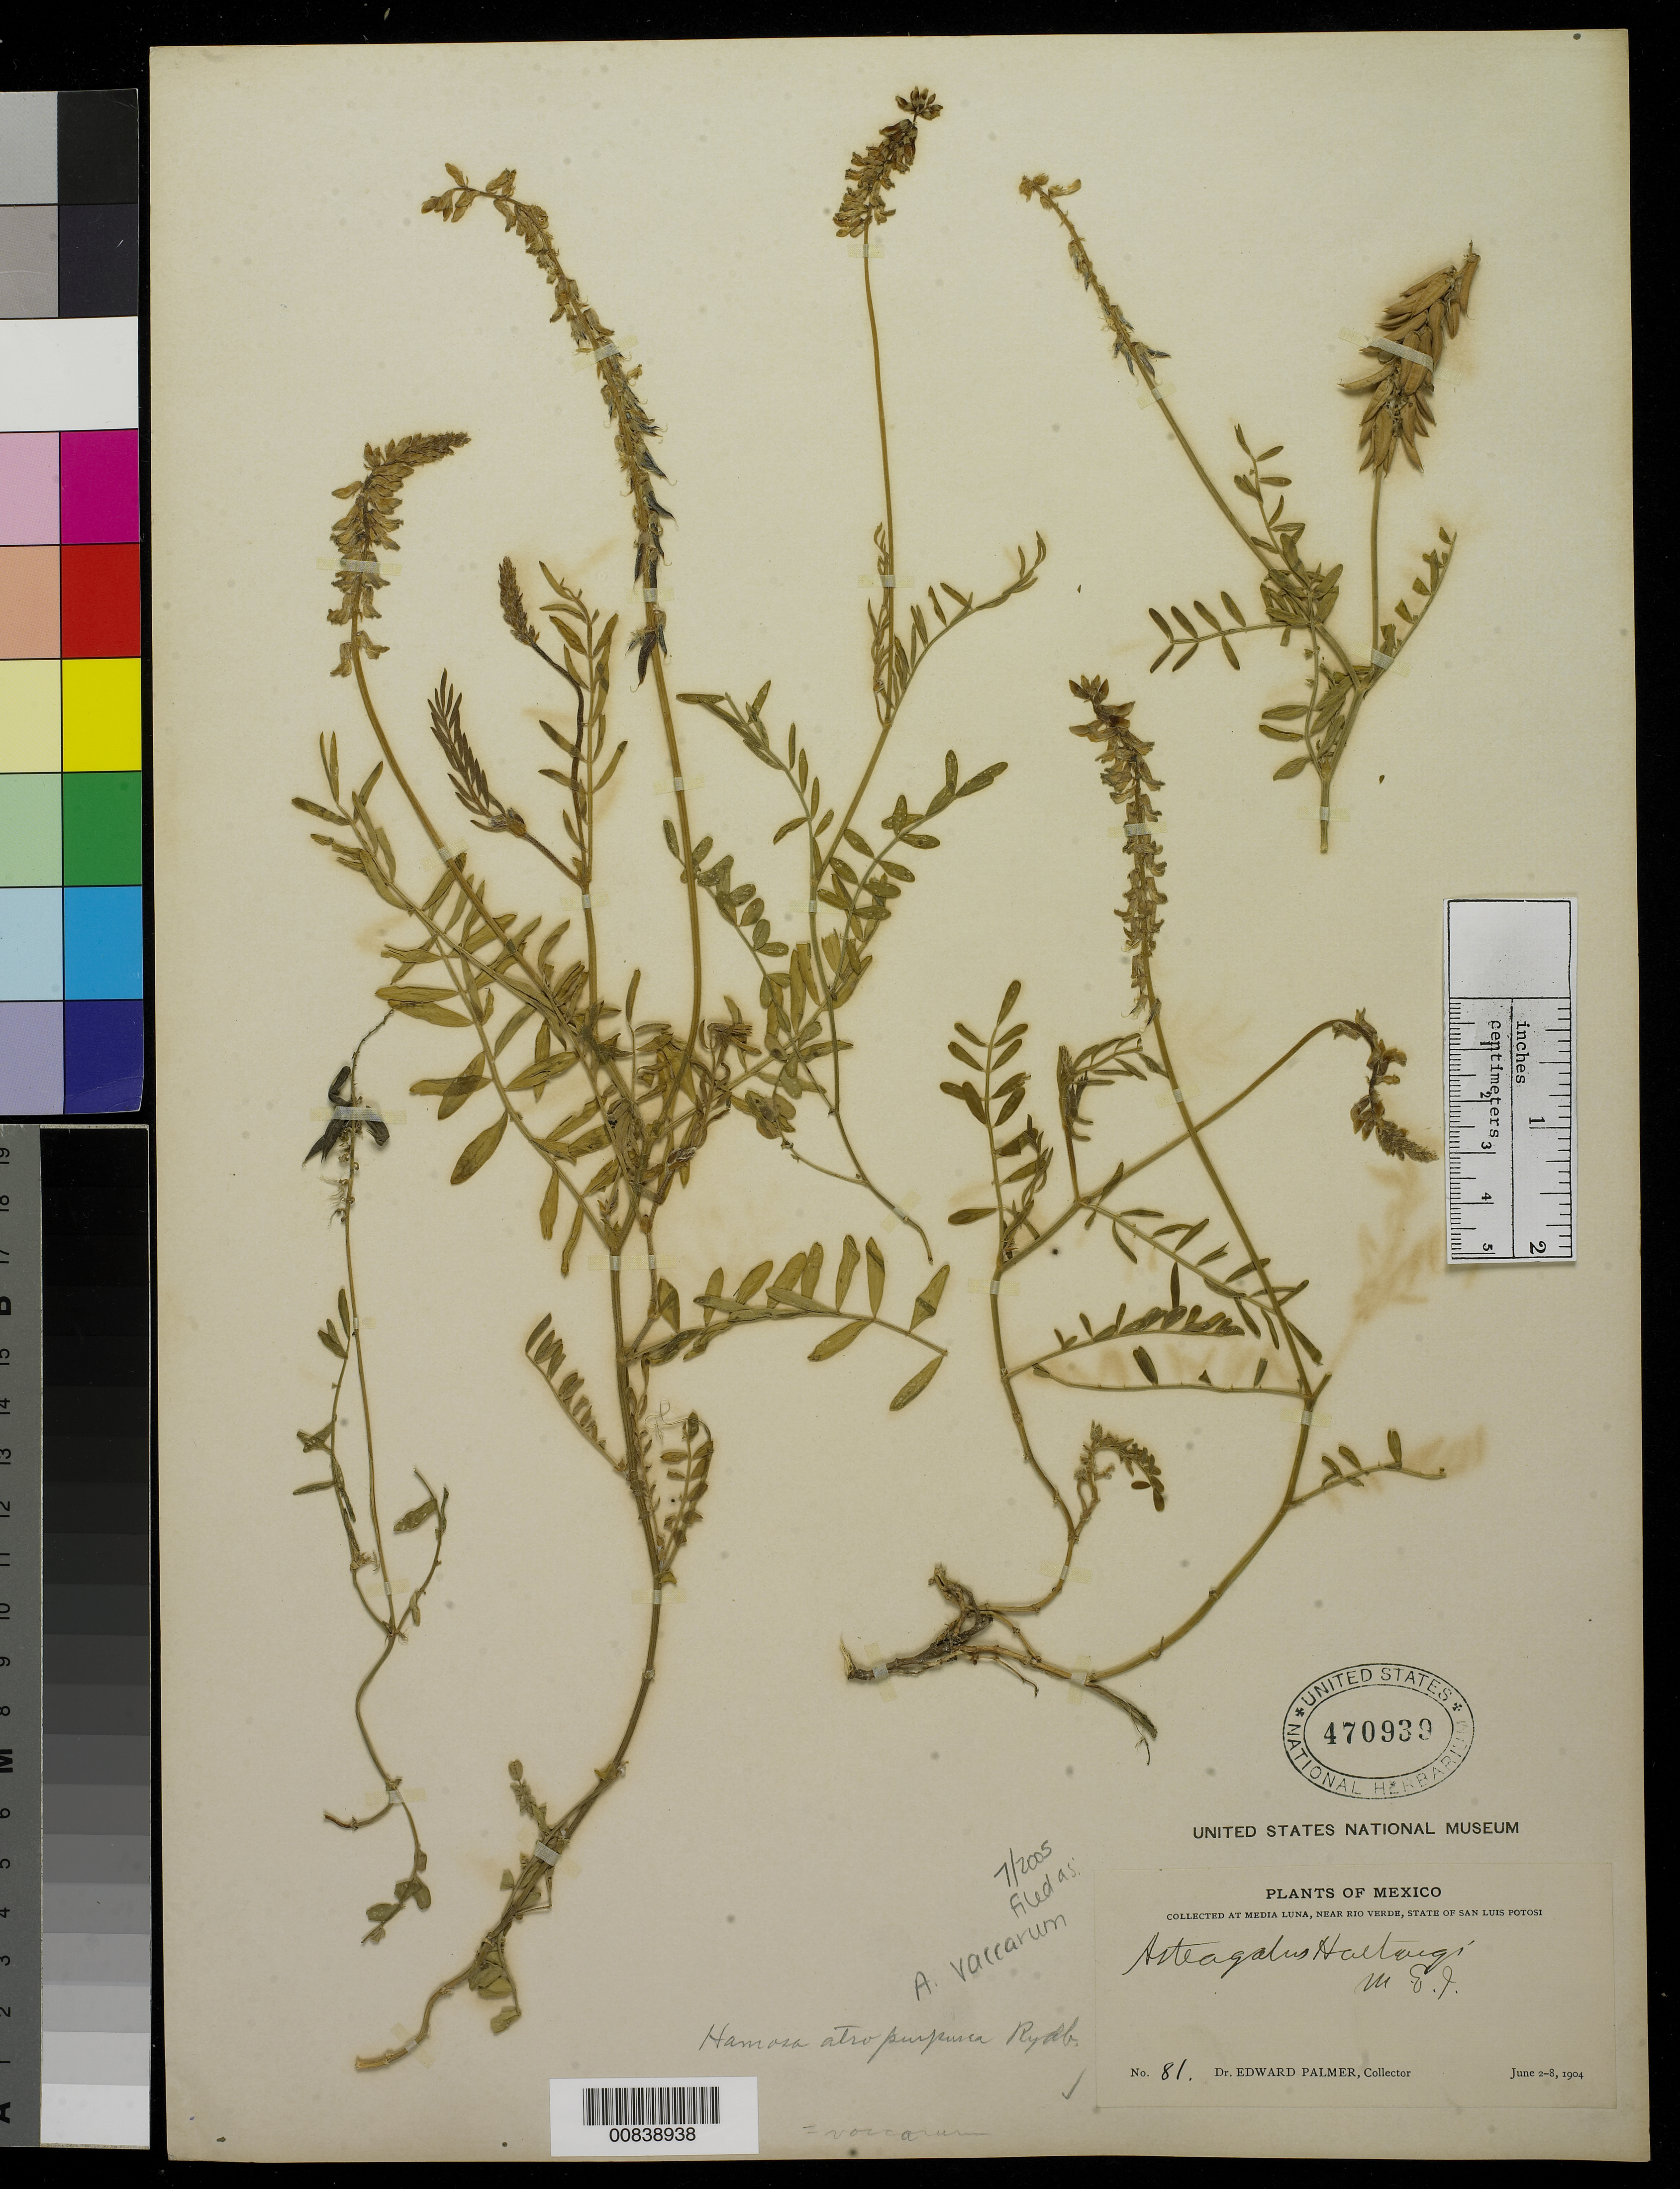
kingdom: Plantae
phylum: Tracheophyta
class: Magnoliopsida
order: Fabales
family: Fabaceae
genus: Astragalus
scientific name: Astragalus vaccarum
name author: A. Gray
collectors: E. Palmer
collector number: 81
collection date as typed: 02 Jun 1904 to 08 Jun 1904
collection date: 1904-06-02/1904-06-08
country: Mexico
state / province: San Luis Potosí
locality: Media Luna, near Rio Verde, San Luis Potosí.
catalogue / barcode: US 470939